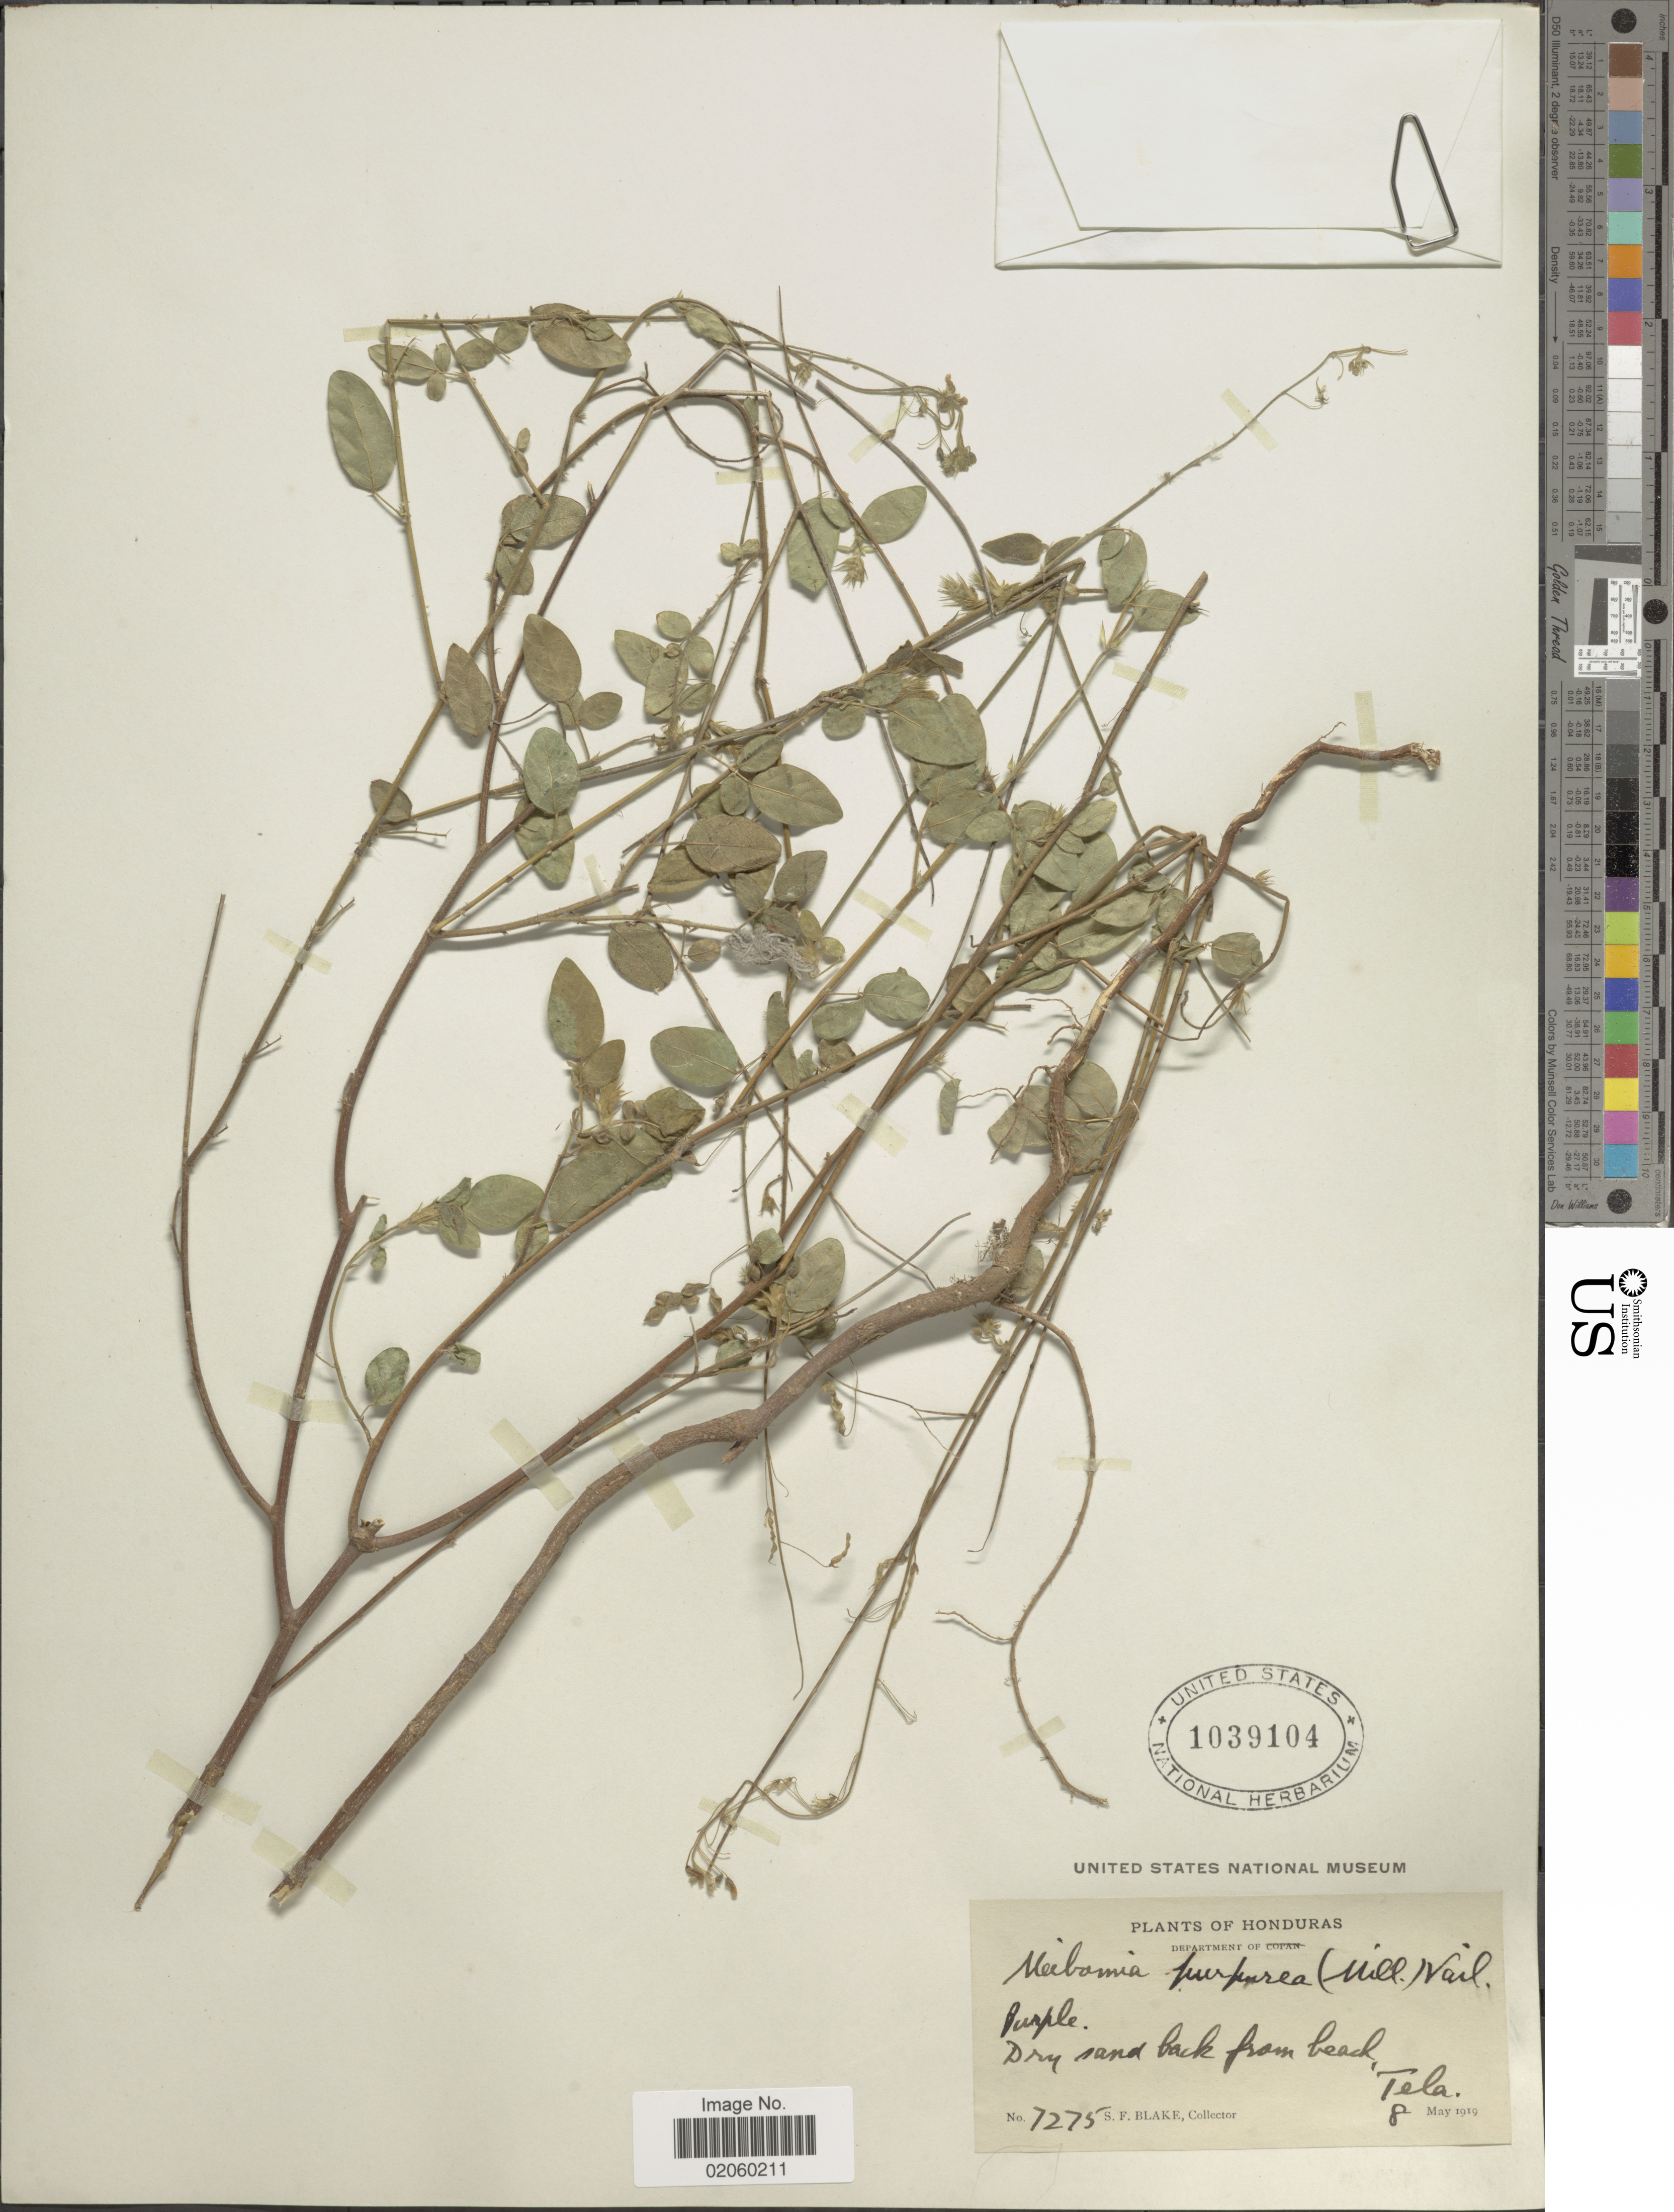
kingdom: Plantae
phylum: Tracheophyta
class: Magnoliopsida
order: Fabales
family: Fabaceae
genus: Desmodium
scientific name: Desmodium tortuosum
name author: (Sw.) DC.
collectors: S. Blake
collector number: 7275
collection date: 1919-05-08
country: Honduras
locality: Tela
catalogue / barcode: US 1039104